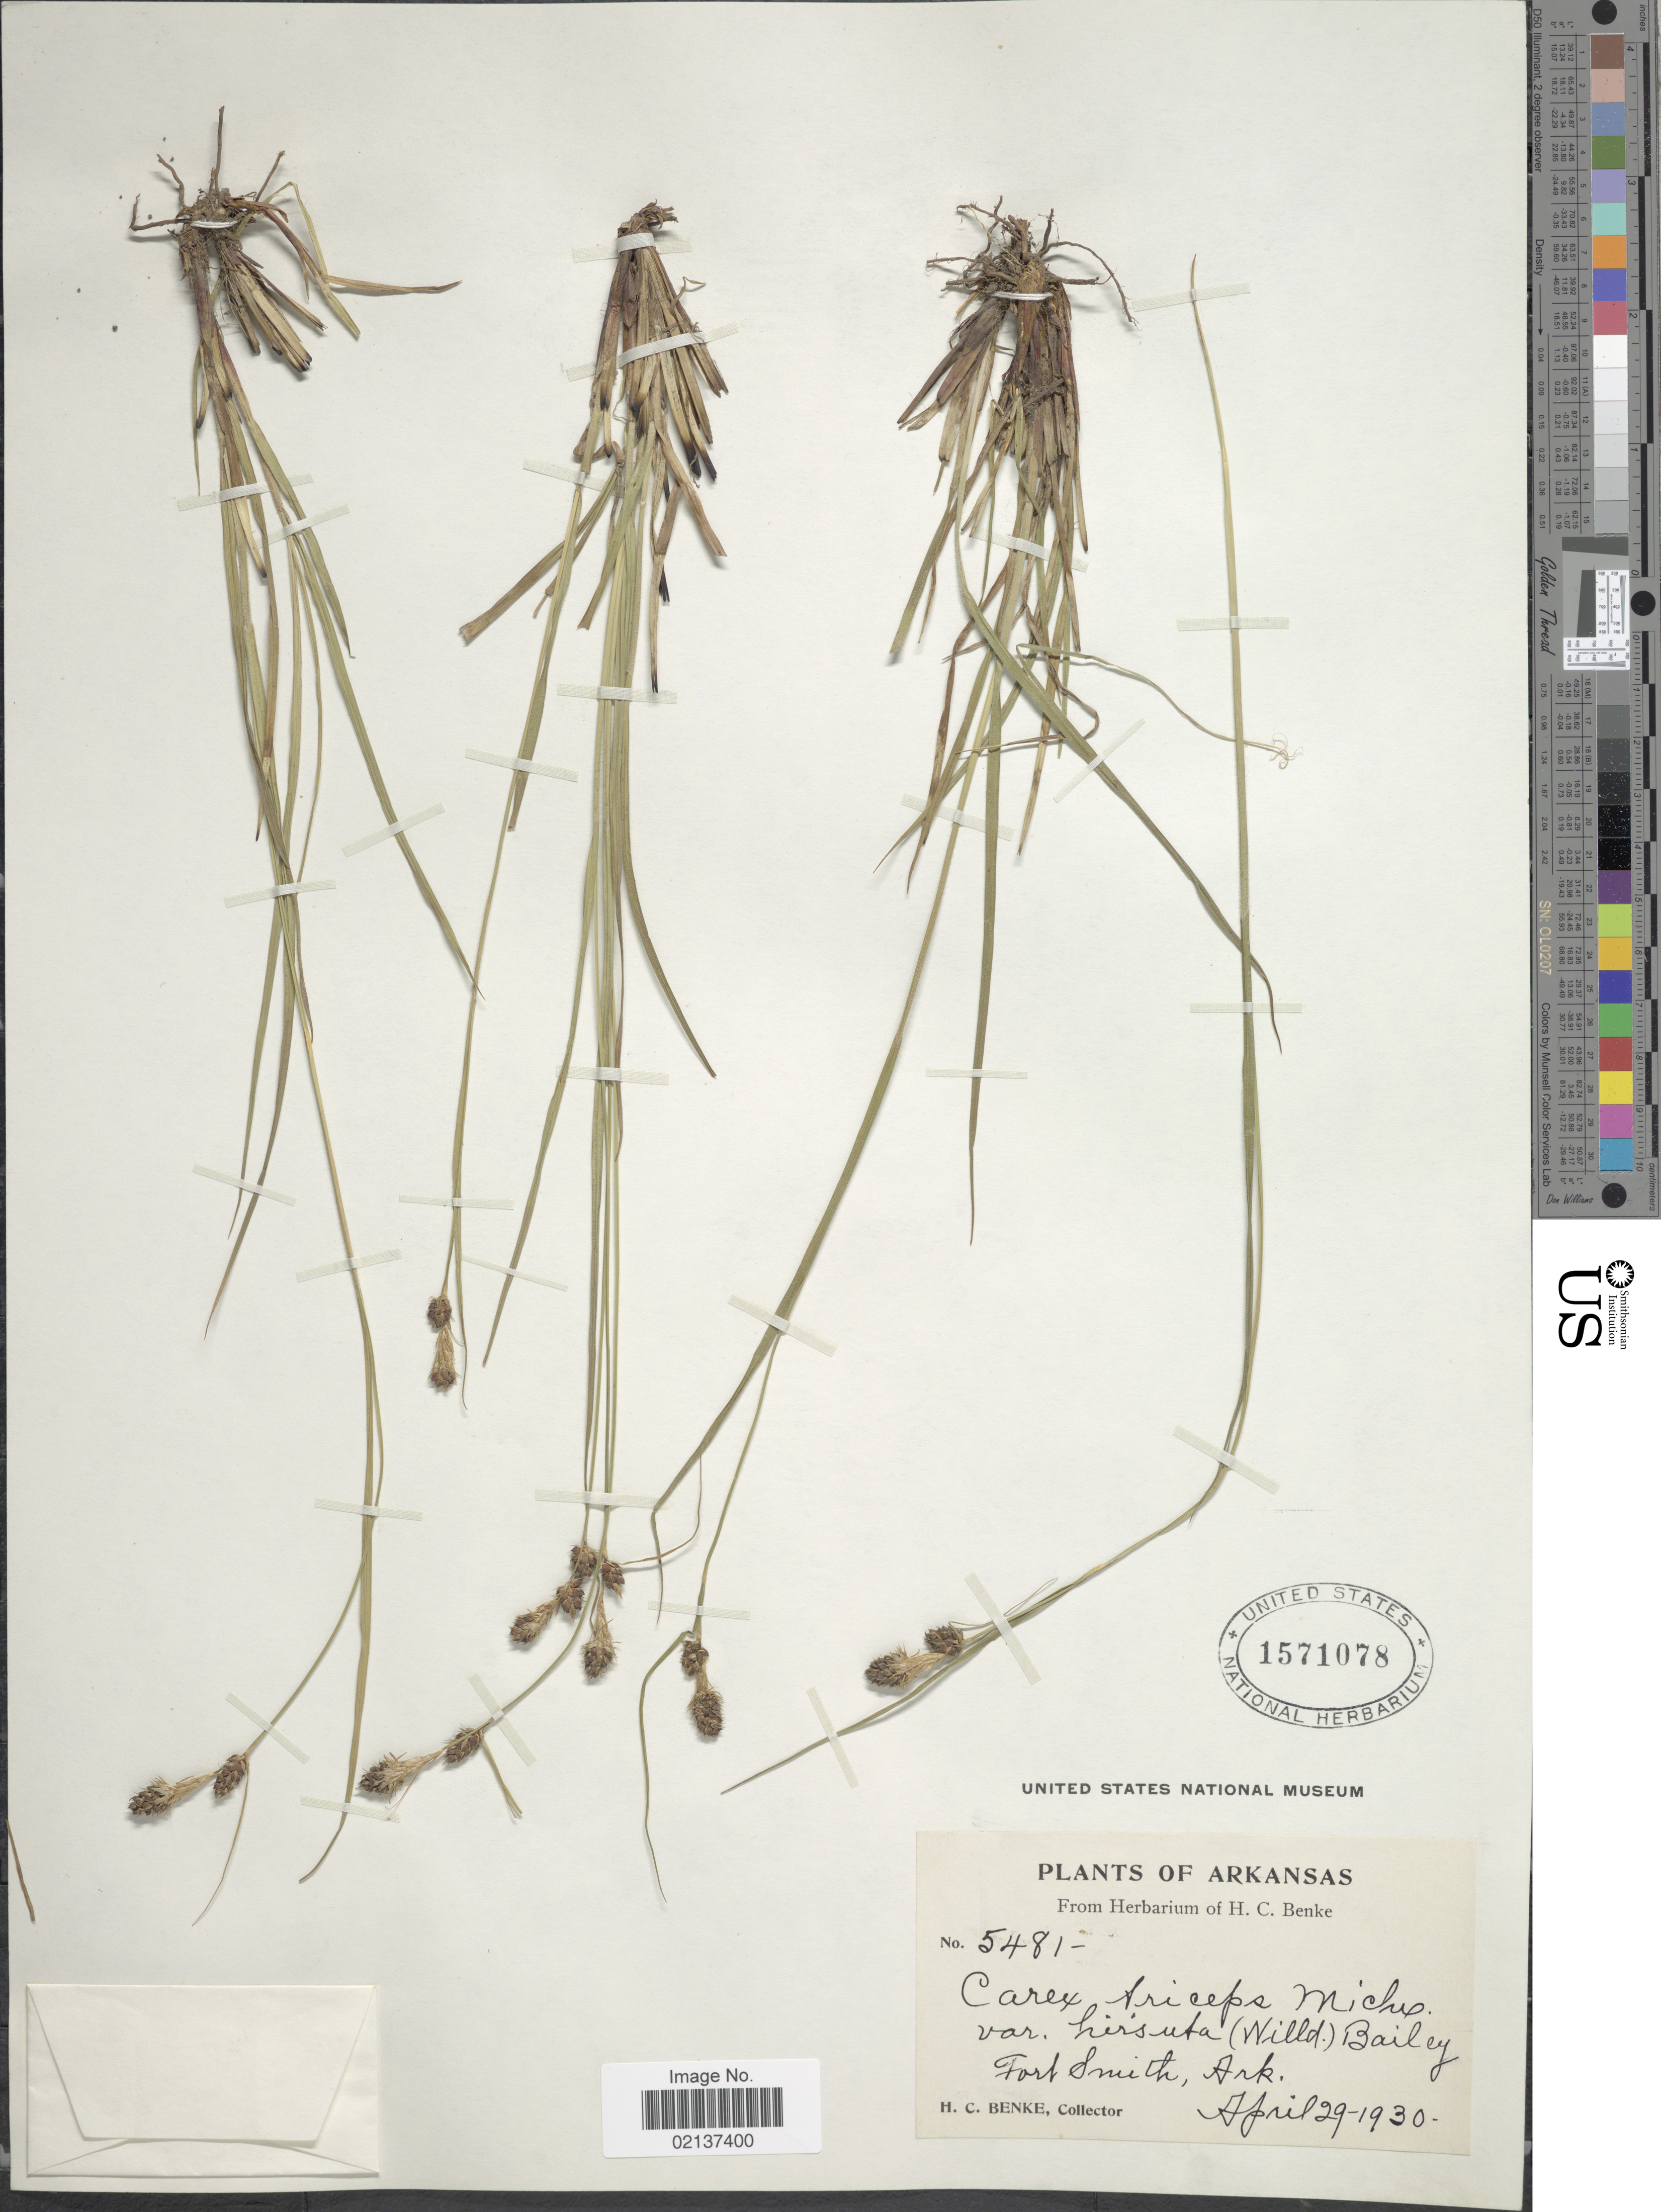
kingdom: Plantae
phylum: Tracheophyta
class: Liliopsida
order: Poales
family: Cyperaceae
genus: Carex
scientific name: Carex hirsutella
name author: Mack.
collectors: H. Benke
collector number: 5481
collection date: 1930-04-29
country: United States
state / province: Arkansas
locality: Fort Smith, Ark.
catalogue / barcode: US 1571078